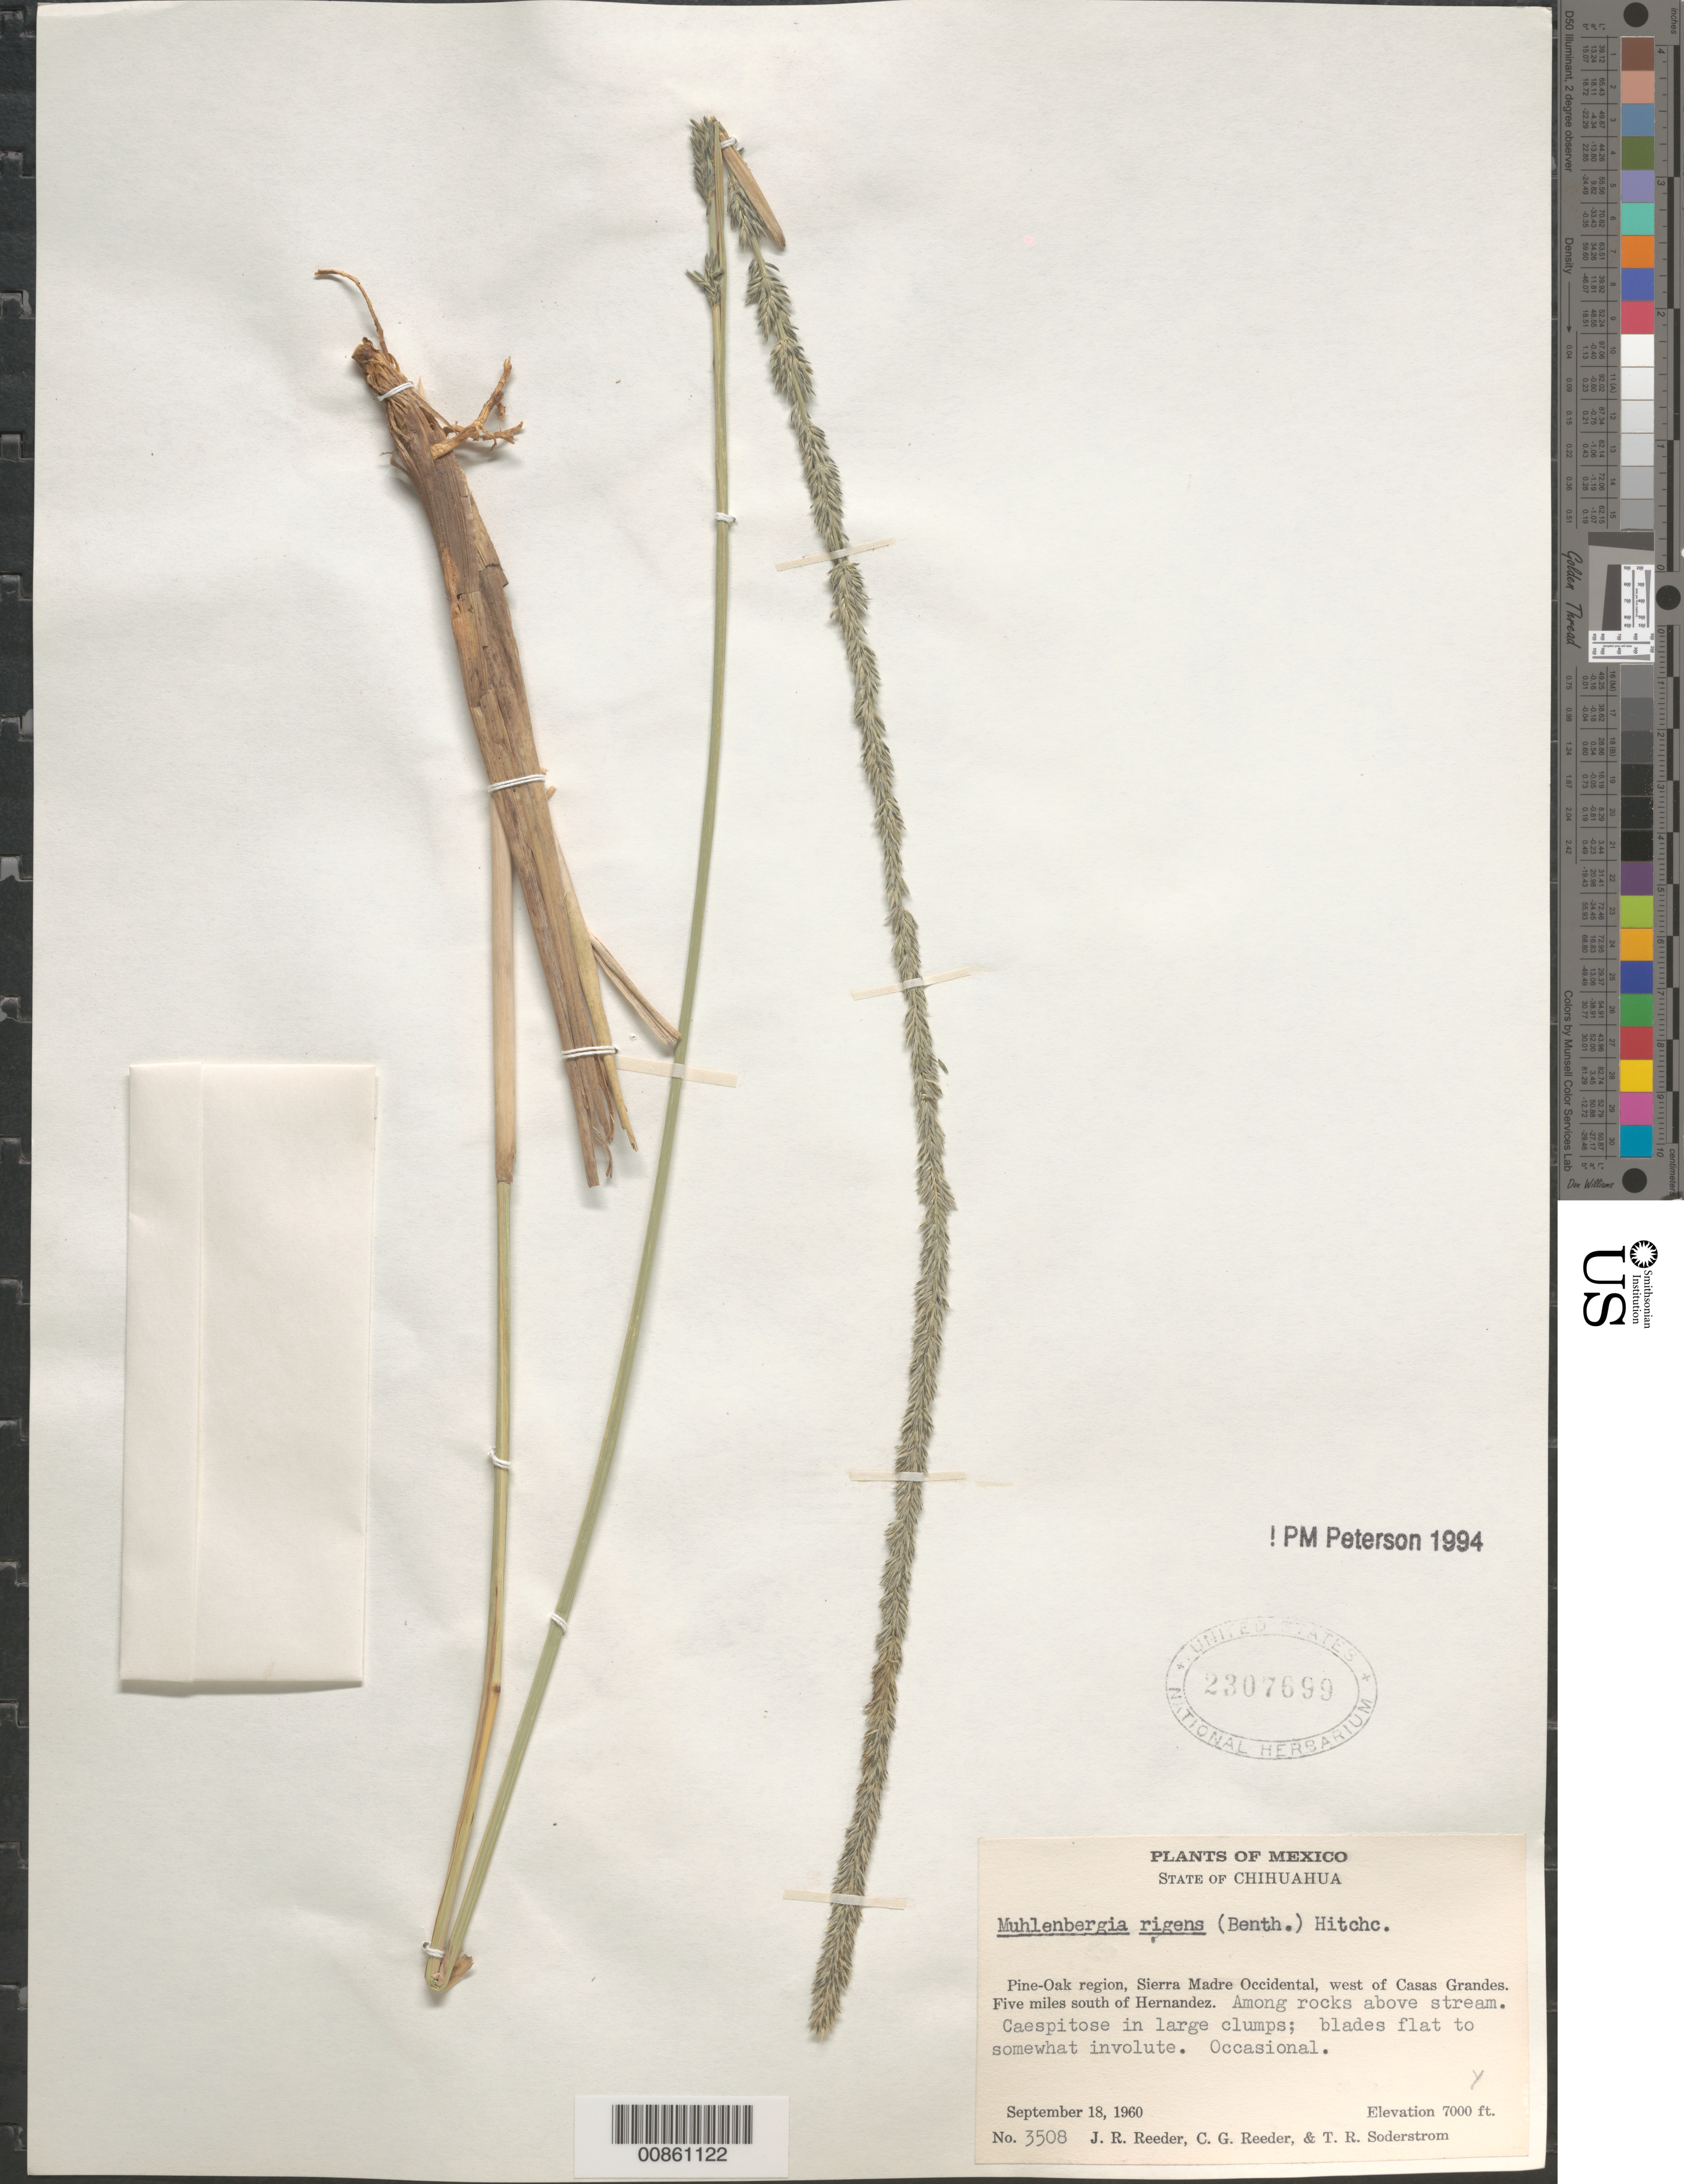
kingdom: Plantae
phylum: Tracheophyta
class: Liliopsida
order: Poales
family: Poaceae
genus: Muhlenbergia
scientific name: Muhlenbergia rigens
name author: (Benth.) Hitchc.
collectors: J. R. Reeder, C. G. Reeder & T. R. Soderstrom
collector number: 3508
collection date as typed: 18 Sep 1960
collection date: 1960-09-18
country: Mexico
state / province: Chihuahua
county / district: Casas Grandes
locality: W of Casas Grandes, 5 mi S of Hernández, mpio. Casas Grandes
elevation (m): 2200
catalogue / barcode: US 2307699